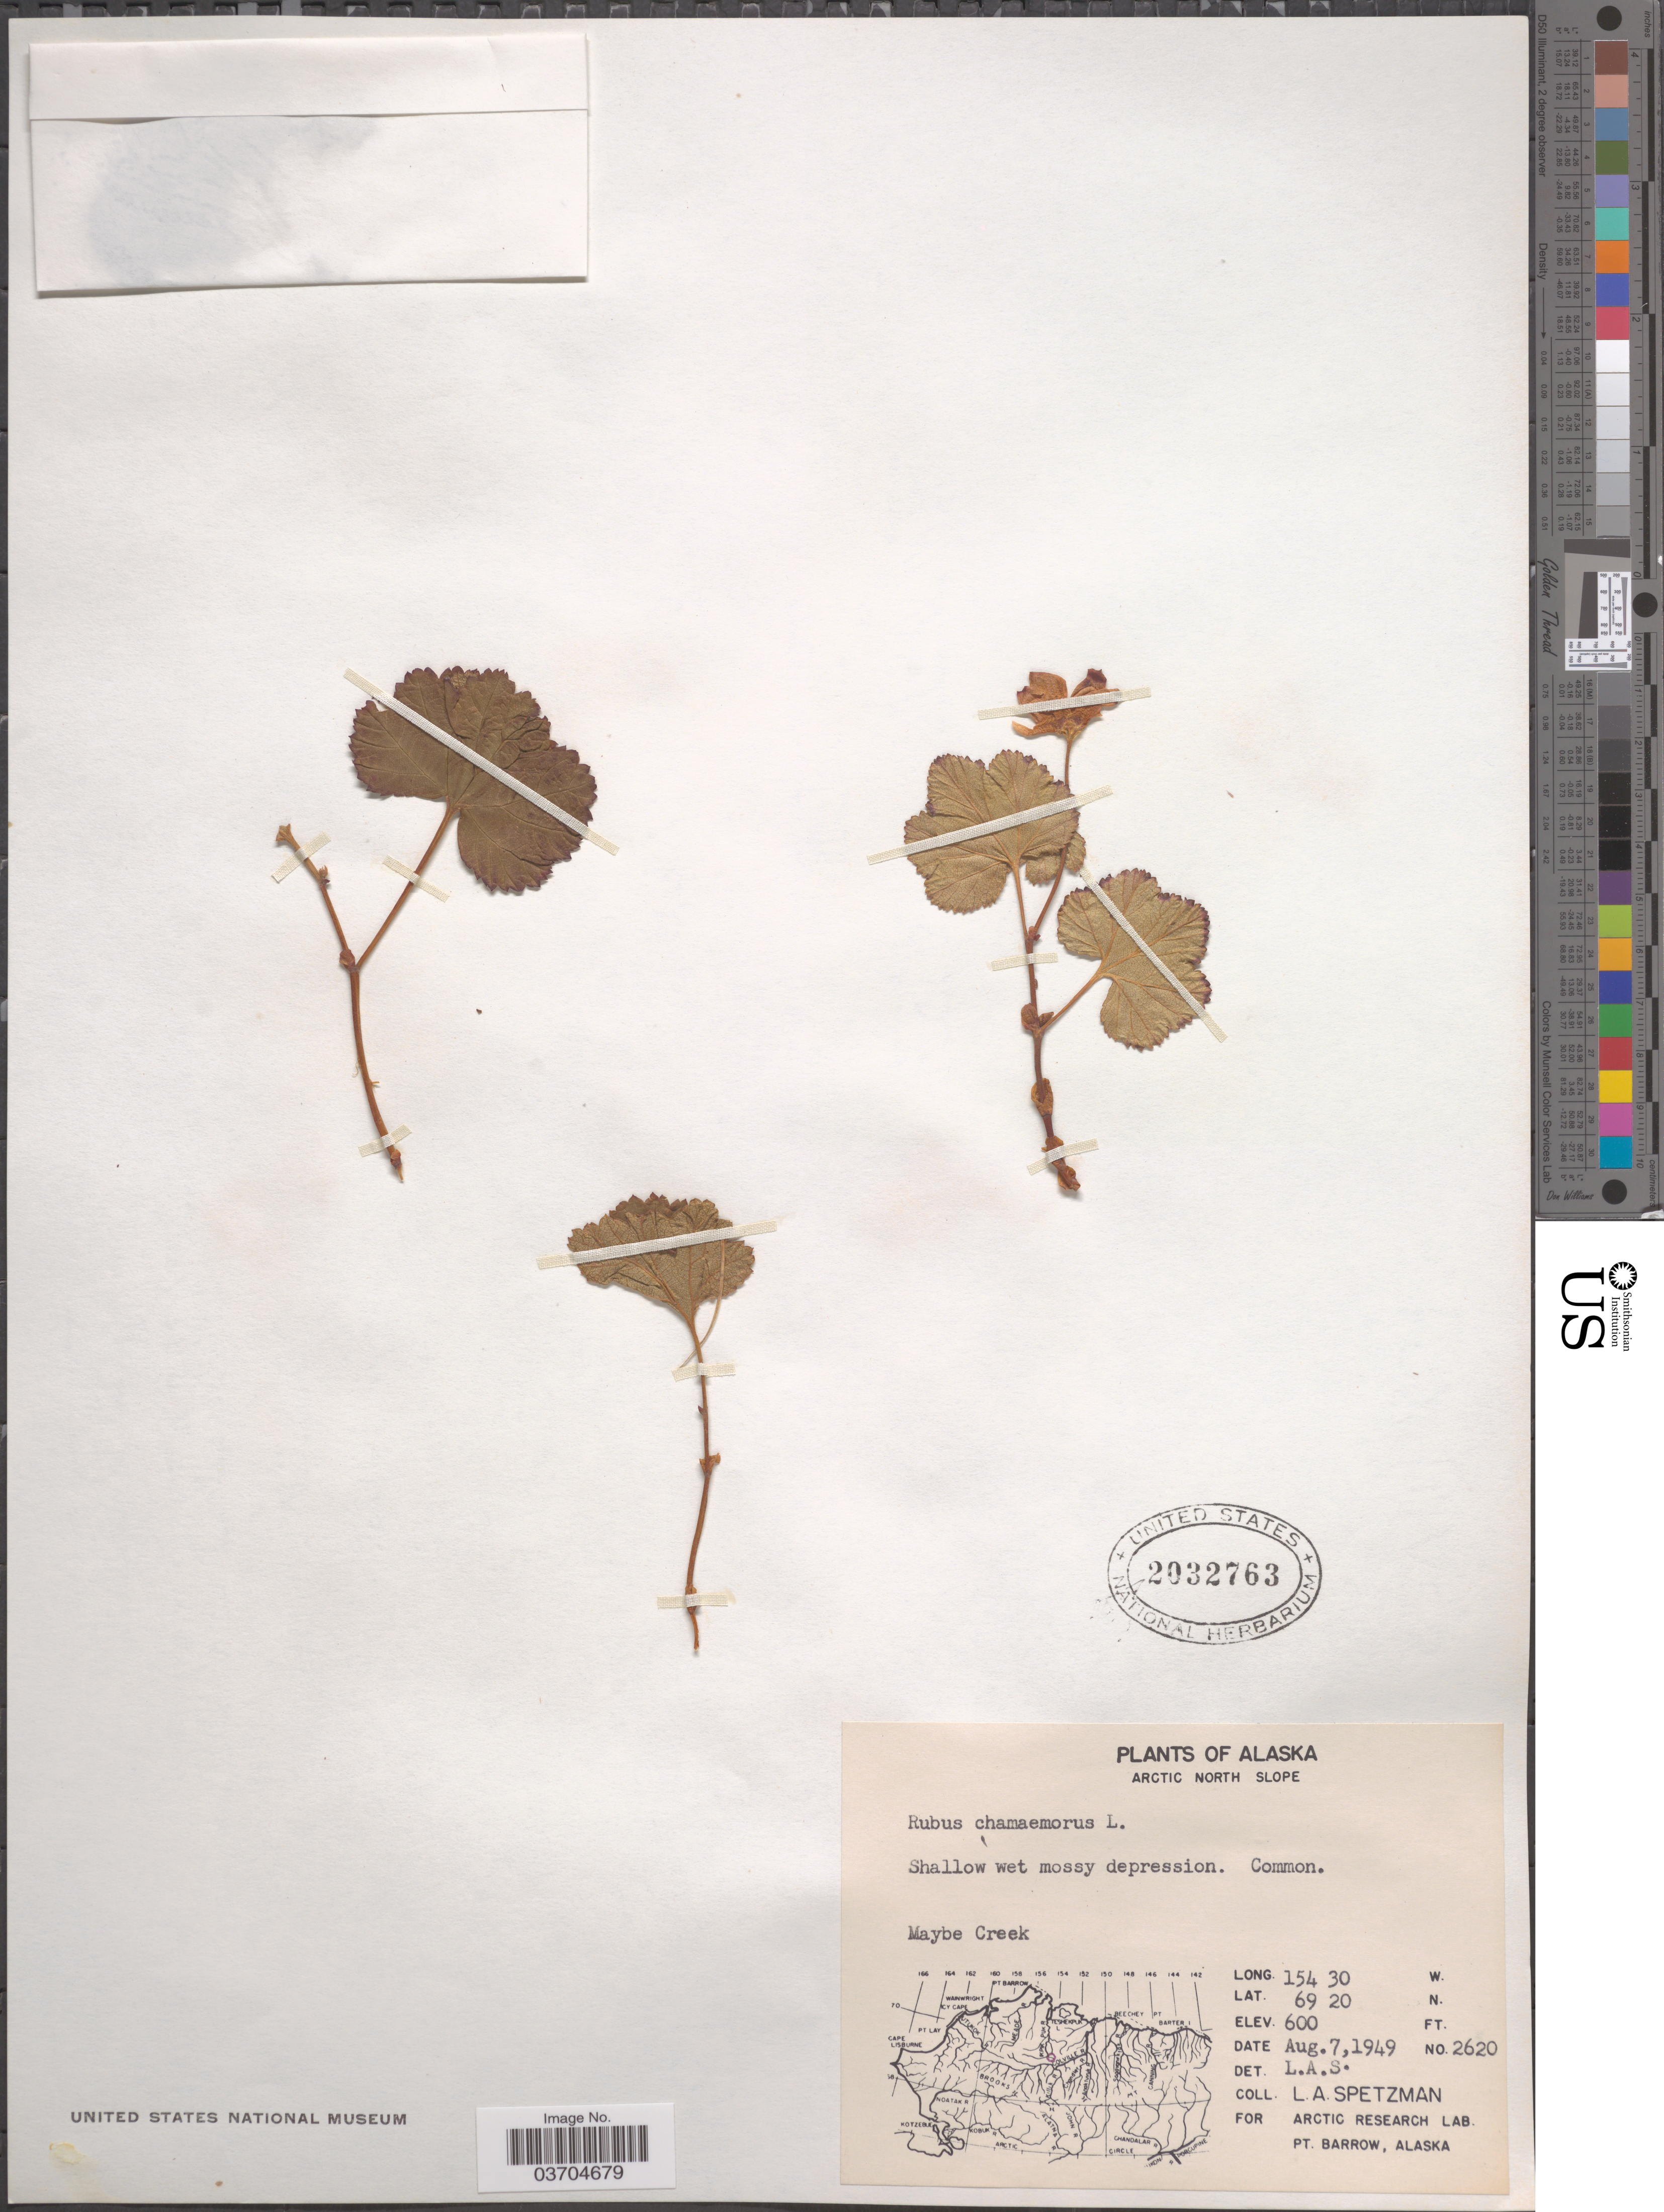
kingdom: Plantae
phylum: Tracheophyta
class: Magnoliopsida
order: Rosales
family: Rosaceae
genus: Rubus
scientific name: Rubus chamaemorus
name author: L.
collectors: L. Spetzman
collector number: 2620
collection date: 1949-08-07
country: United States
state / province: Alaska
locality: Arctic North Slope. Maybe Creek.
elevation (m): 183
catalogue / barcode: US 2032763